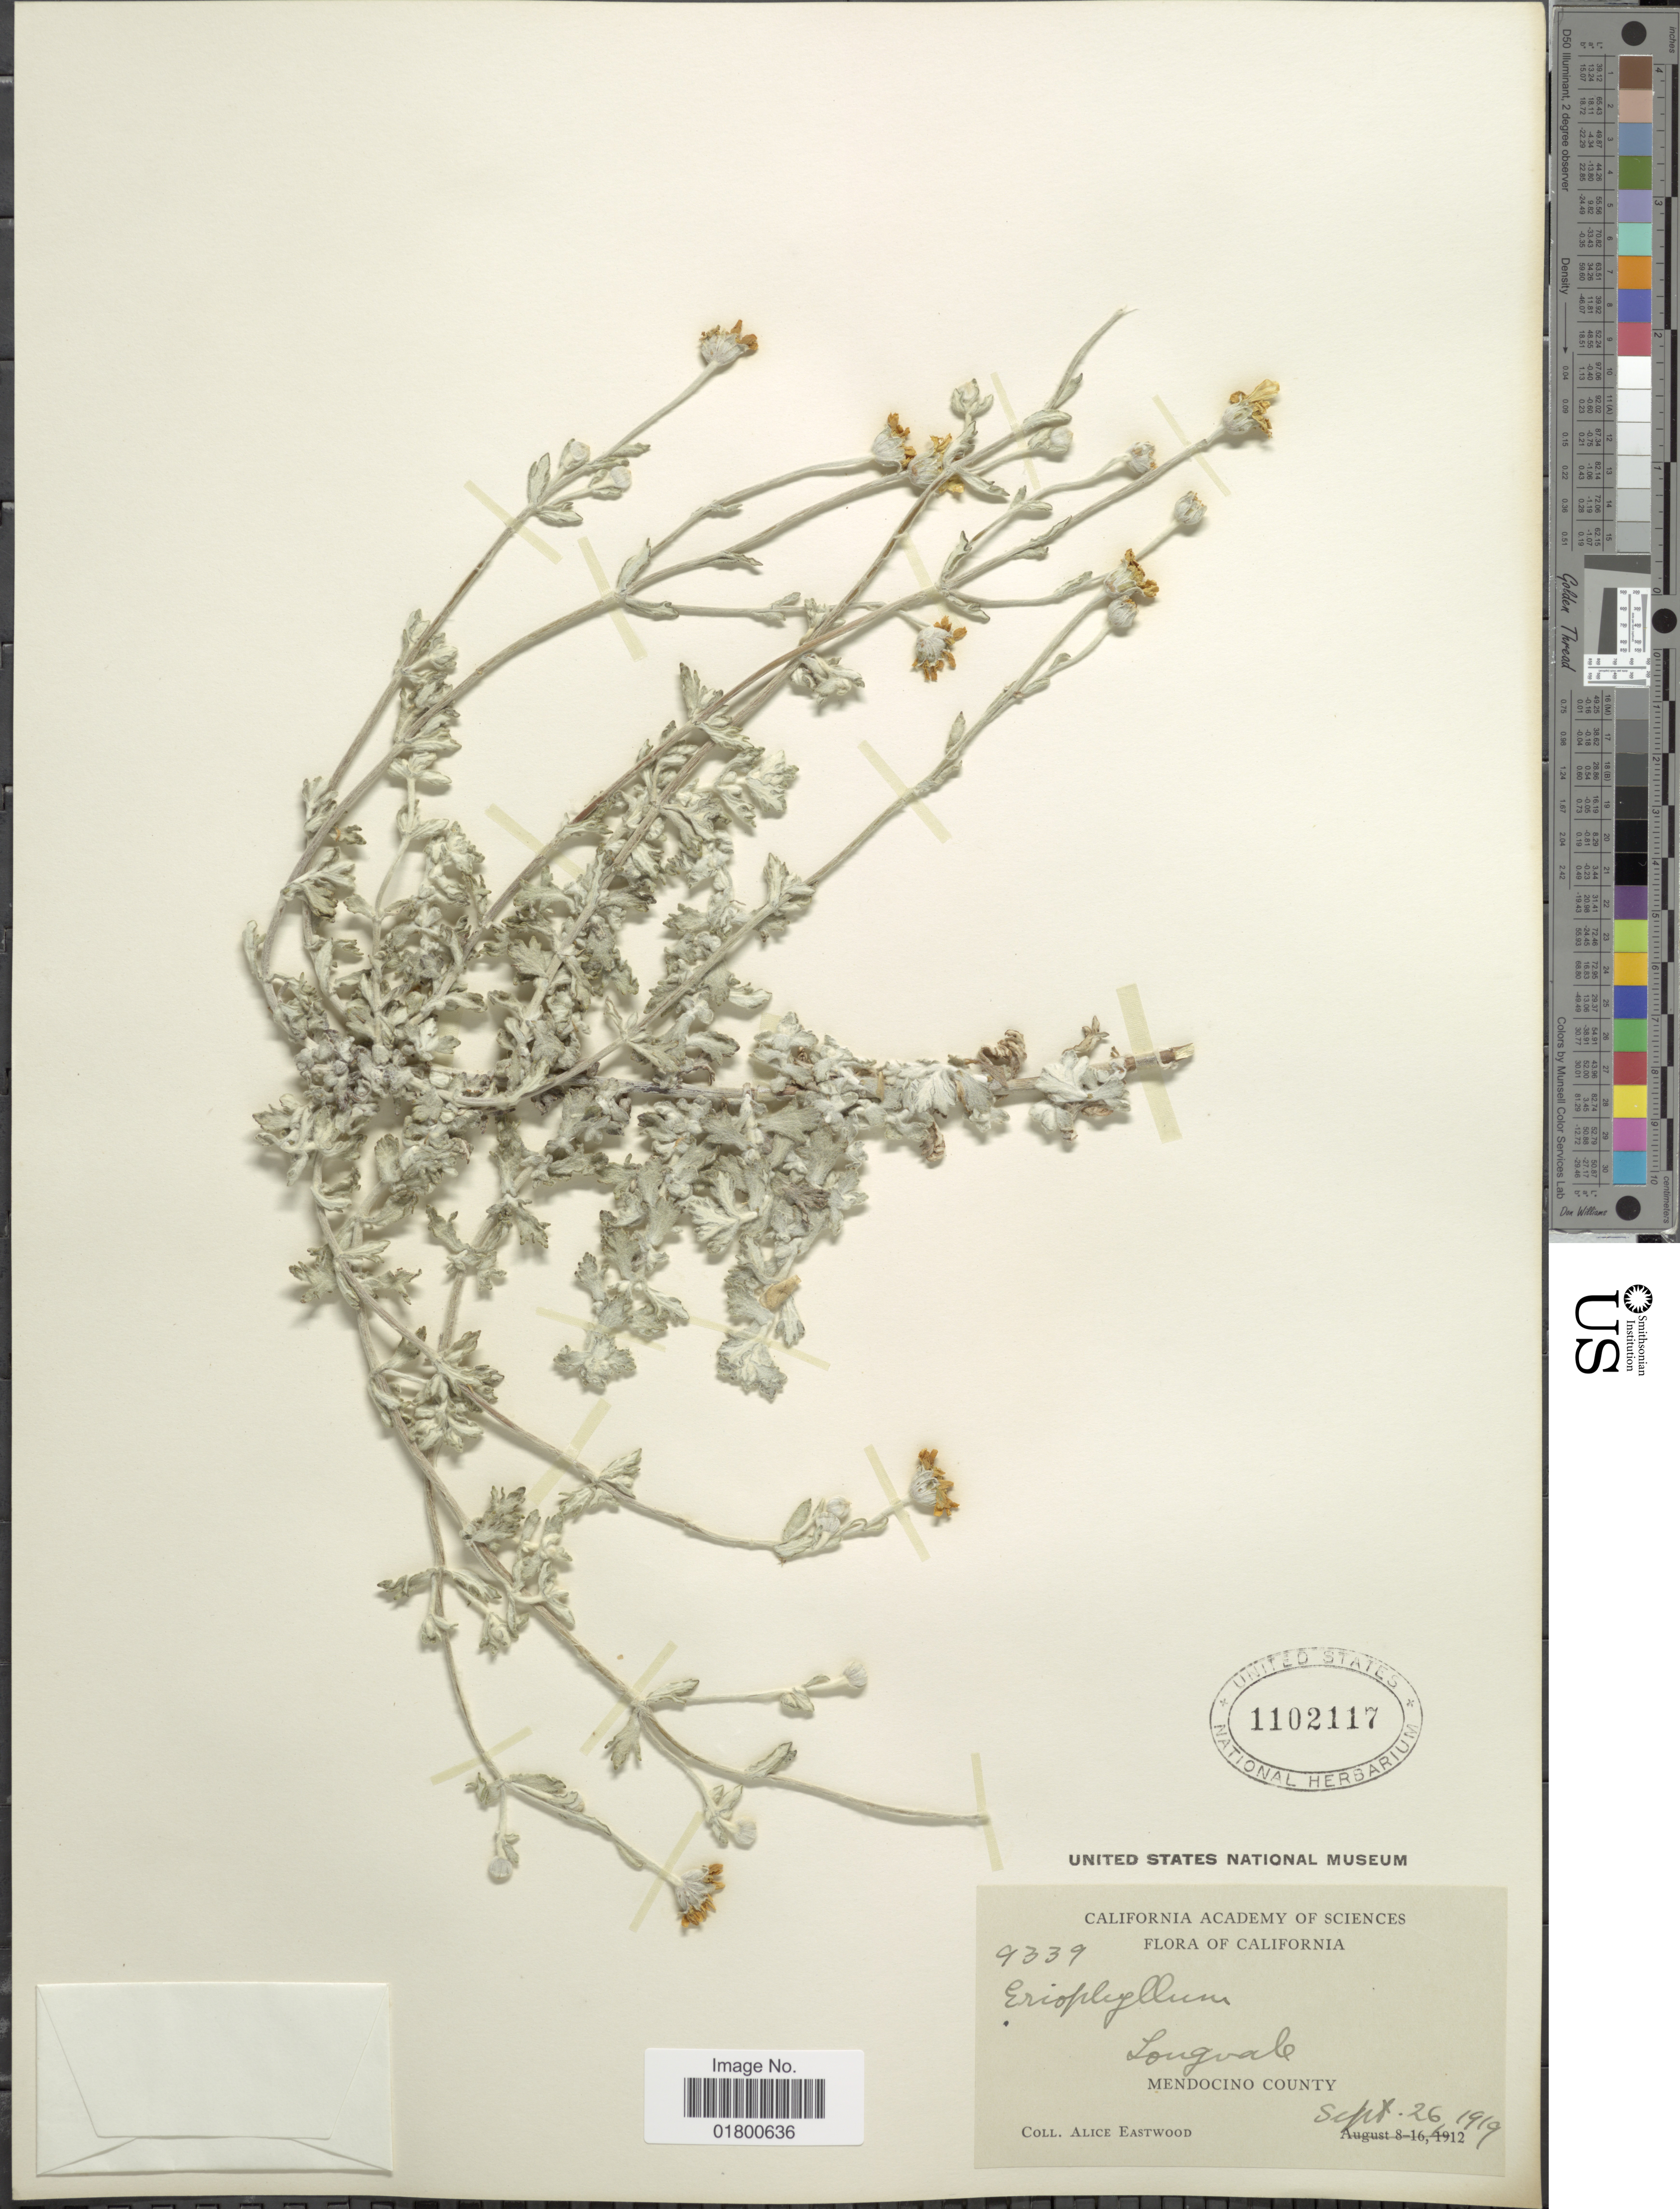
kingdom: Plantae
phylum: Tracheophyta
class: Magnoliopsida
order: Asterales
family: Asteraceae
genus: Eriophyllum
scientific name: Eriophyllum sp.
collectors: A. Eastwood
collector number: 9339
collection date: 1919-09-26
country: United States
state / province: California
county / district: Mendocino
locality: Longvale, Mendocino County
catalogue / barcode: US 1102117